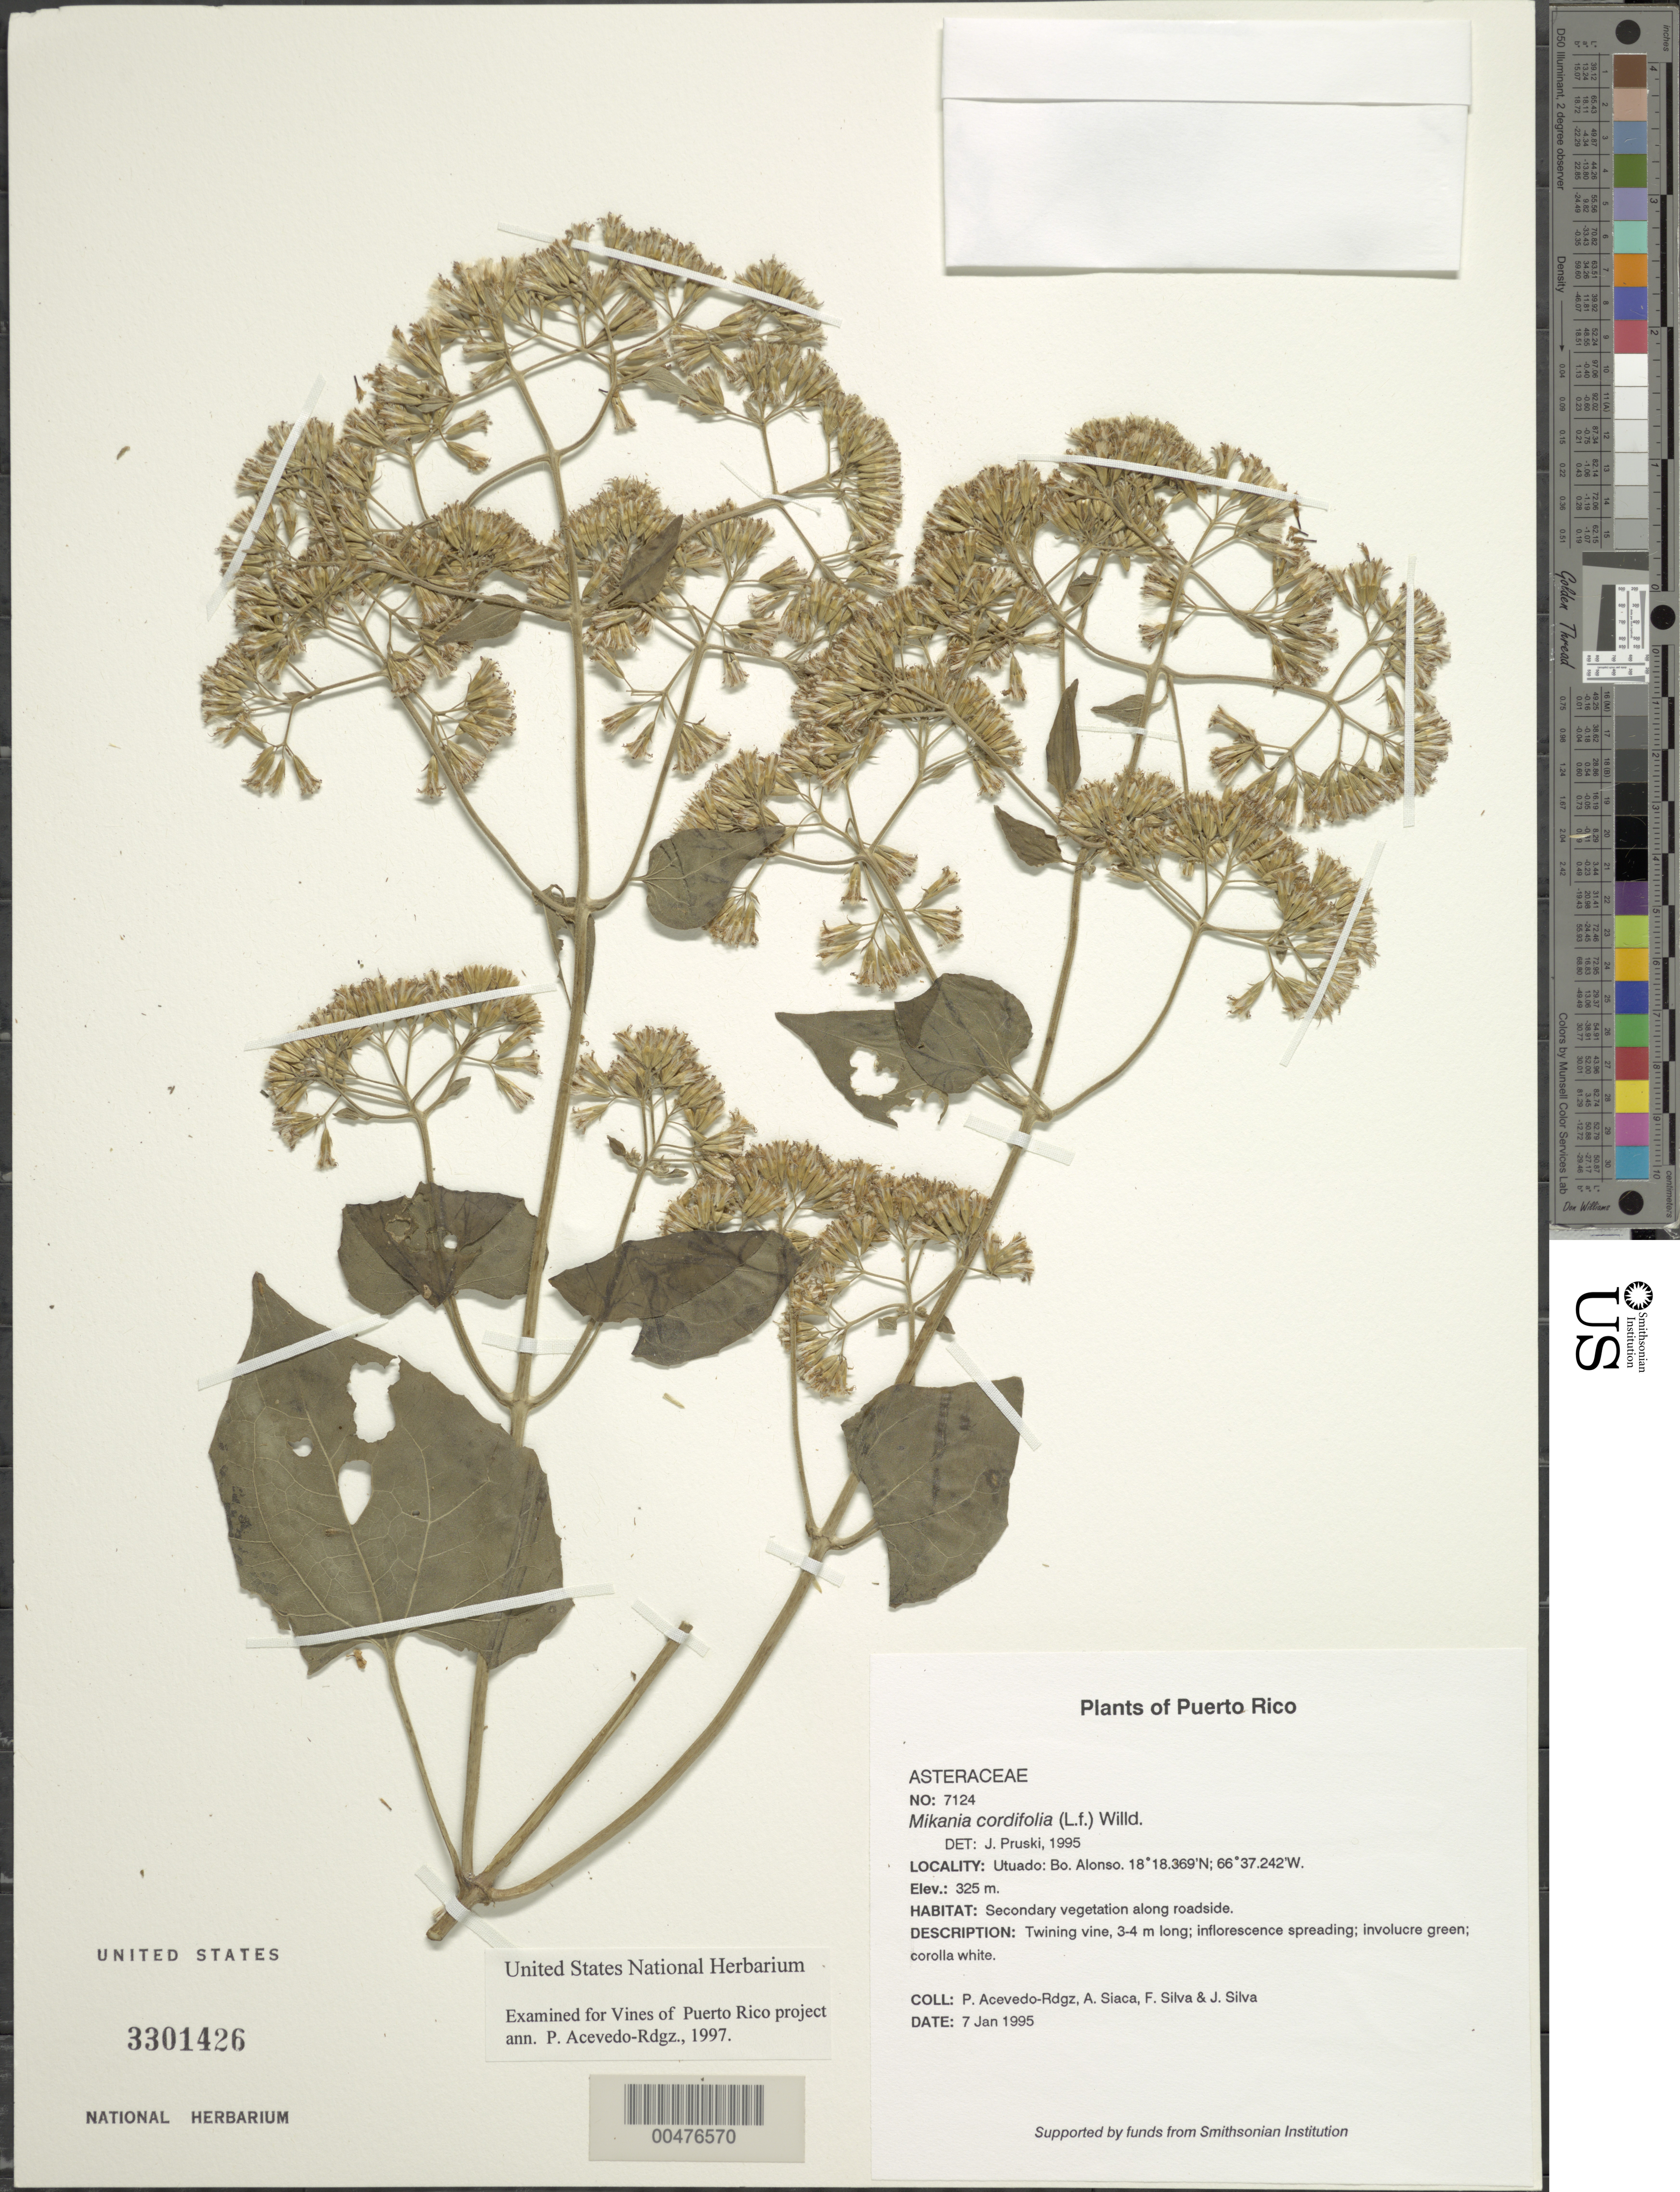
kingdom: Plantae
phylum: Tracheophyta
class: Magnoliopsida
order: Asterales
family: Asteraceae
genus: Mikania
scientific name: Mikania cordifolia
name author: Kunth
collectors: P. Acevedo-Rodr., A. Siaca, F. Silva & J. Silva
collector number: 7124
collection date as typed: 07 Jan 1995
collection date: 1995-01-07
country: Puerto Rico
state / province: Utuado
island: Puerto Rico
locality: Utuado; Bo. Don Alonso.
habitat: Secondary vegetation along roadside.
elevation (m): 325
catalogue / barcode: US 3301426